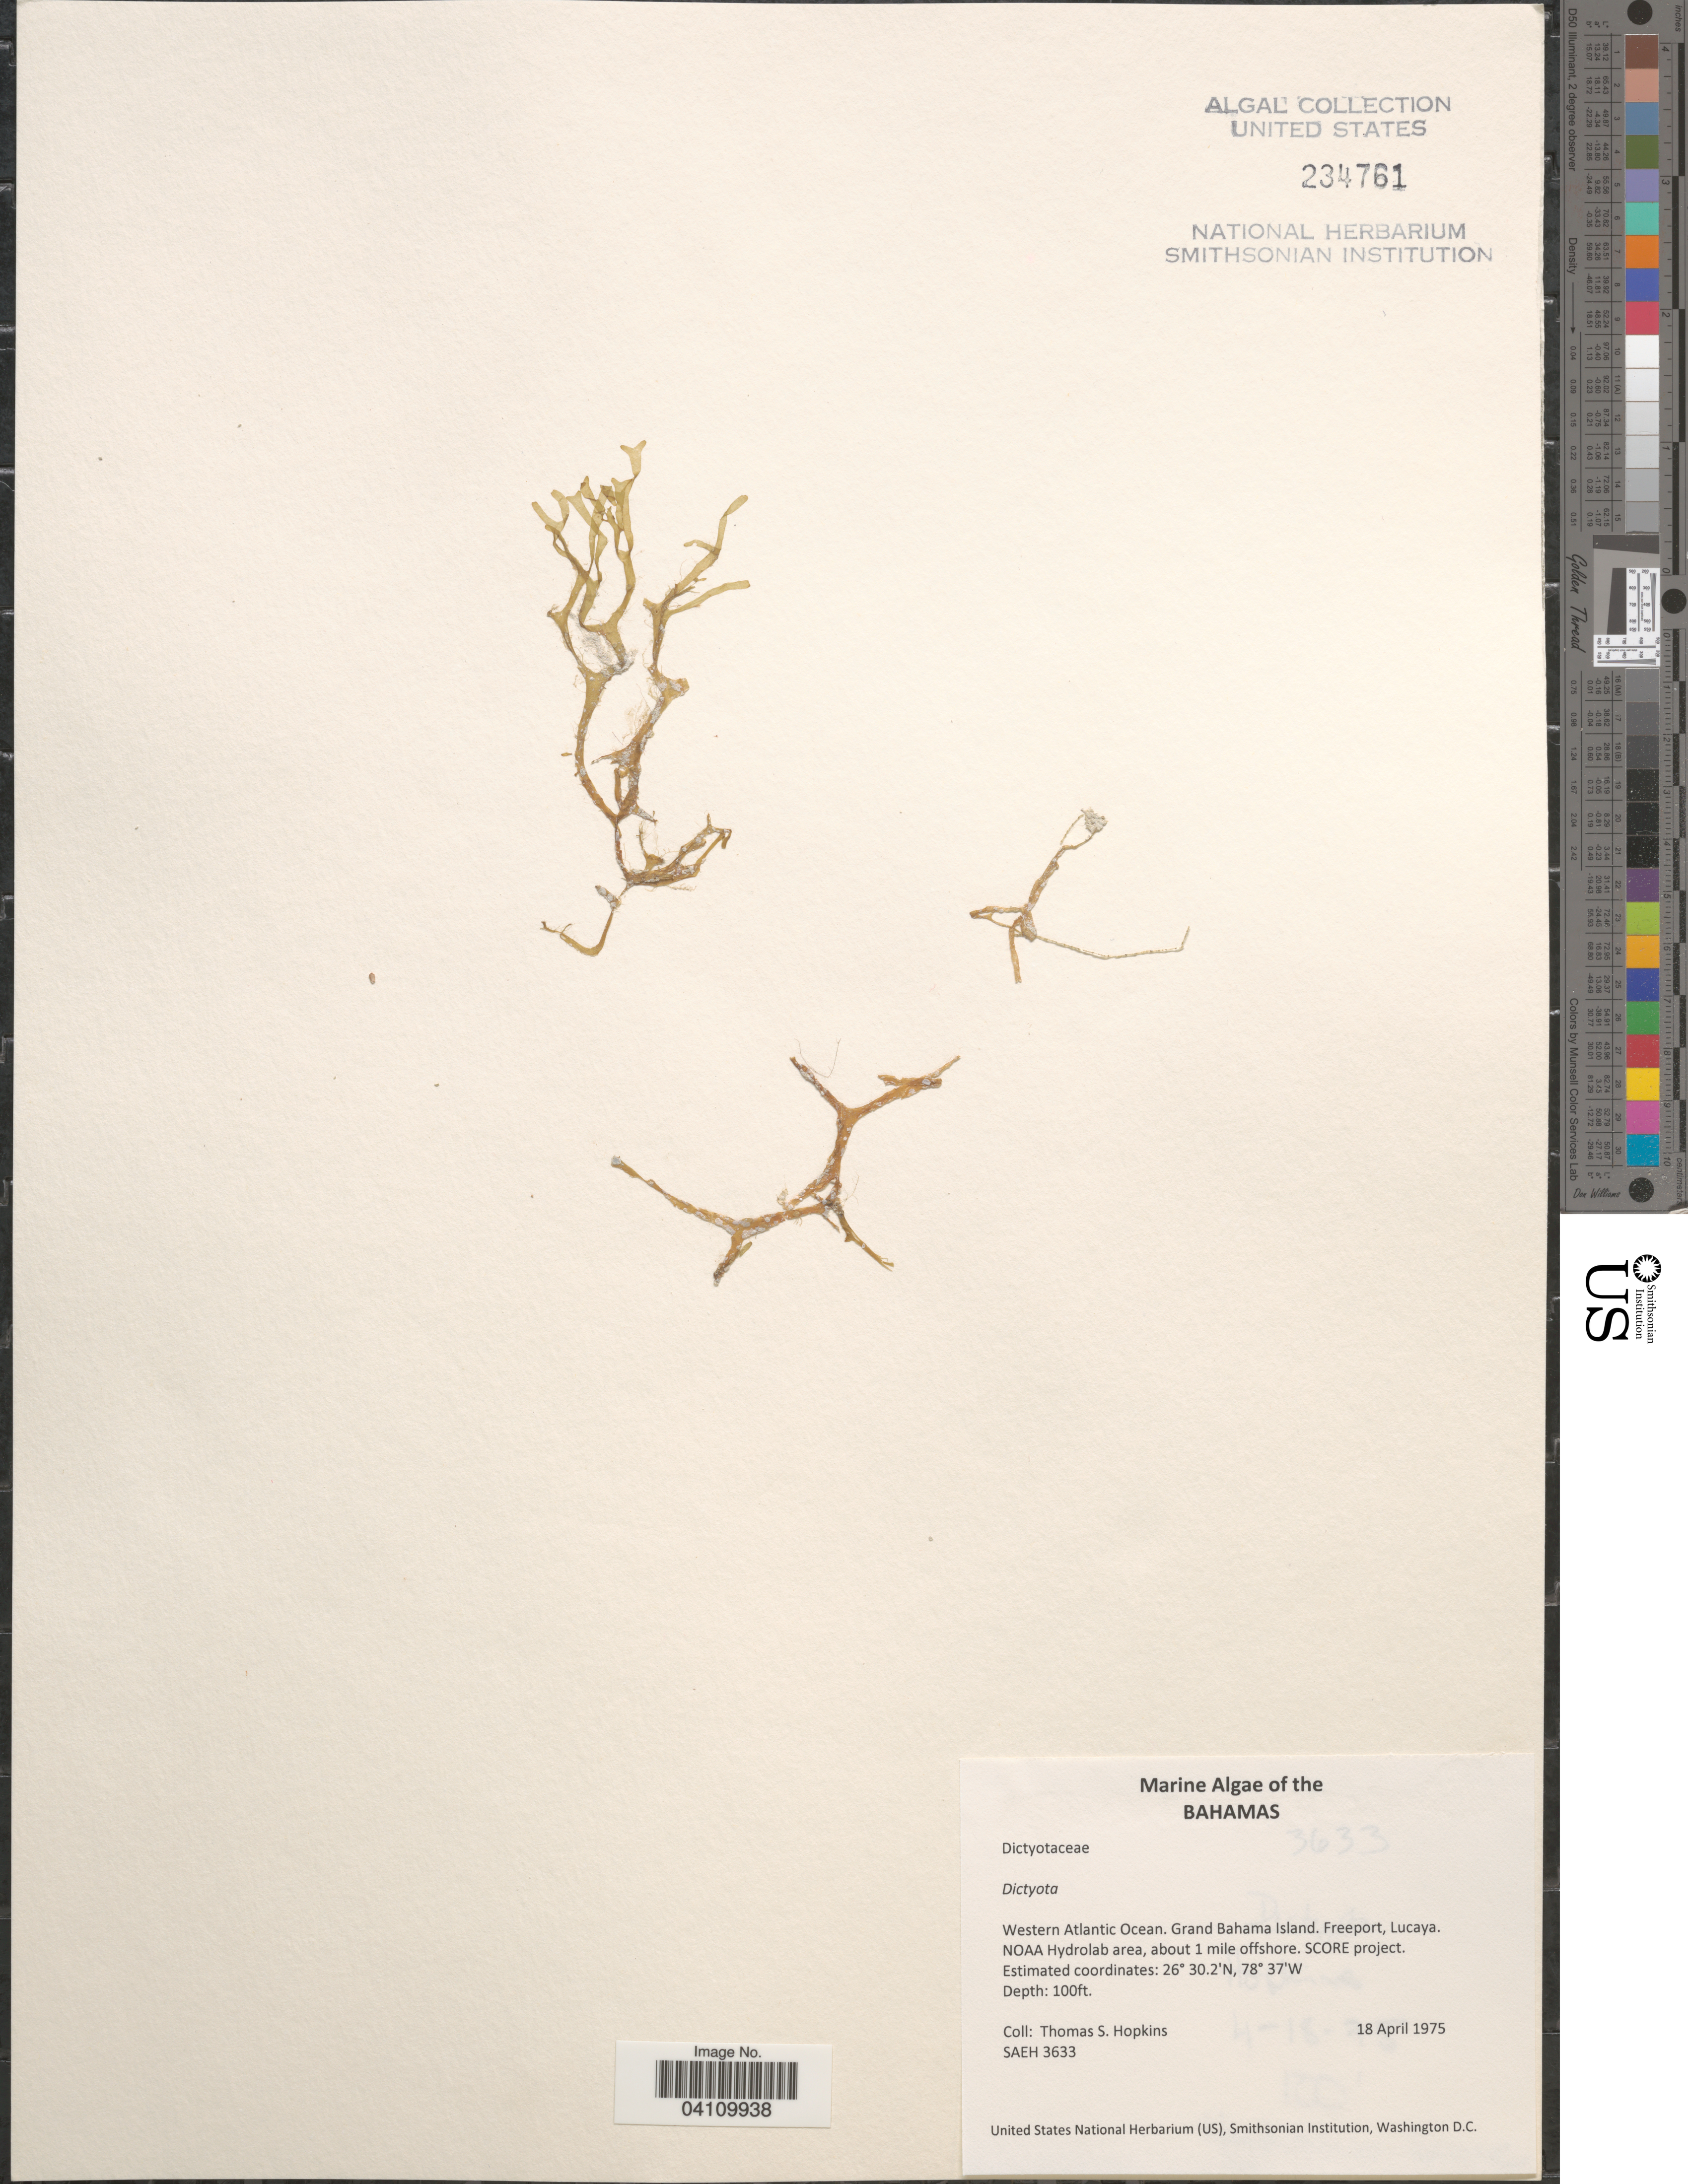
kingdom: Chromista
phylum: Ochrophyta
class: Phaeophyceae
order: Dictyotales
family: Dictyotaceae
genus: Dictyota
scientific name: Dictyota sp.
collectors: T. Hopkins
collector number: SAEH 3633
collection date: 1975-04-18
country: Bahamas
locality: Western Atlantic Ocean. Grand Bahama Island. Freeport, Lucaya. NOAA Hydrolab area, about 1 mile offshore. SCORE project.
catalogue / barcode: US 234761